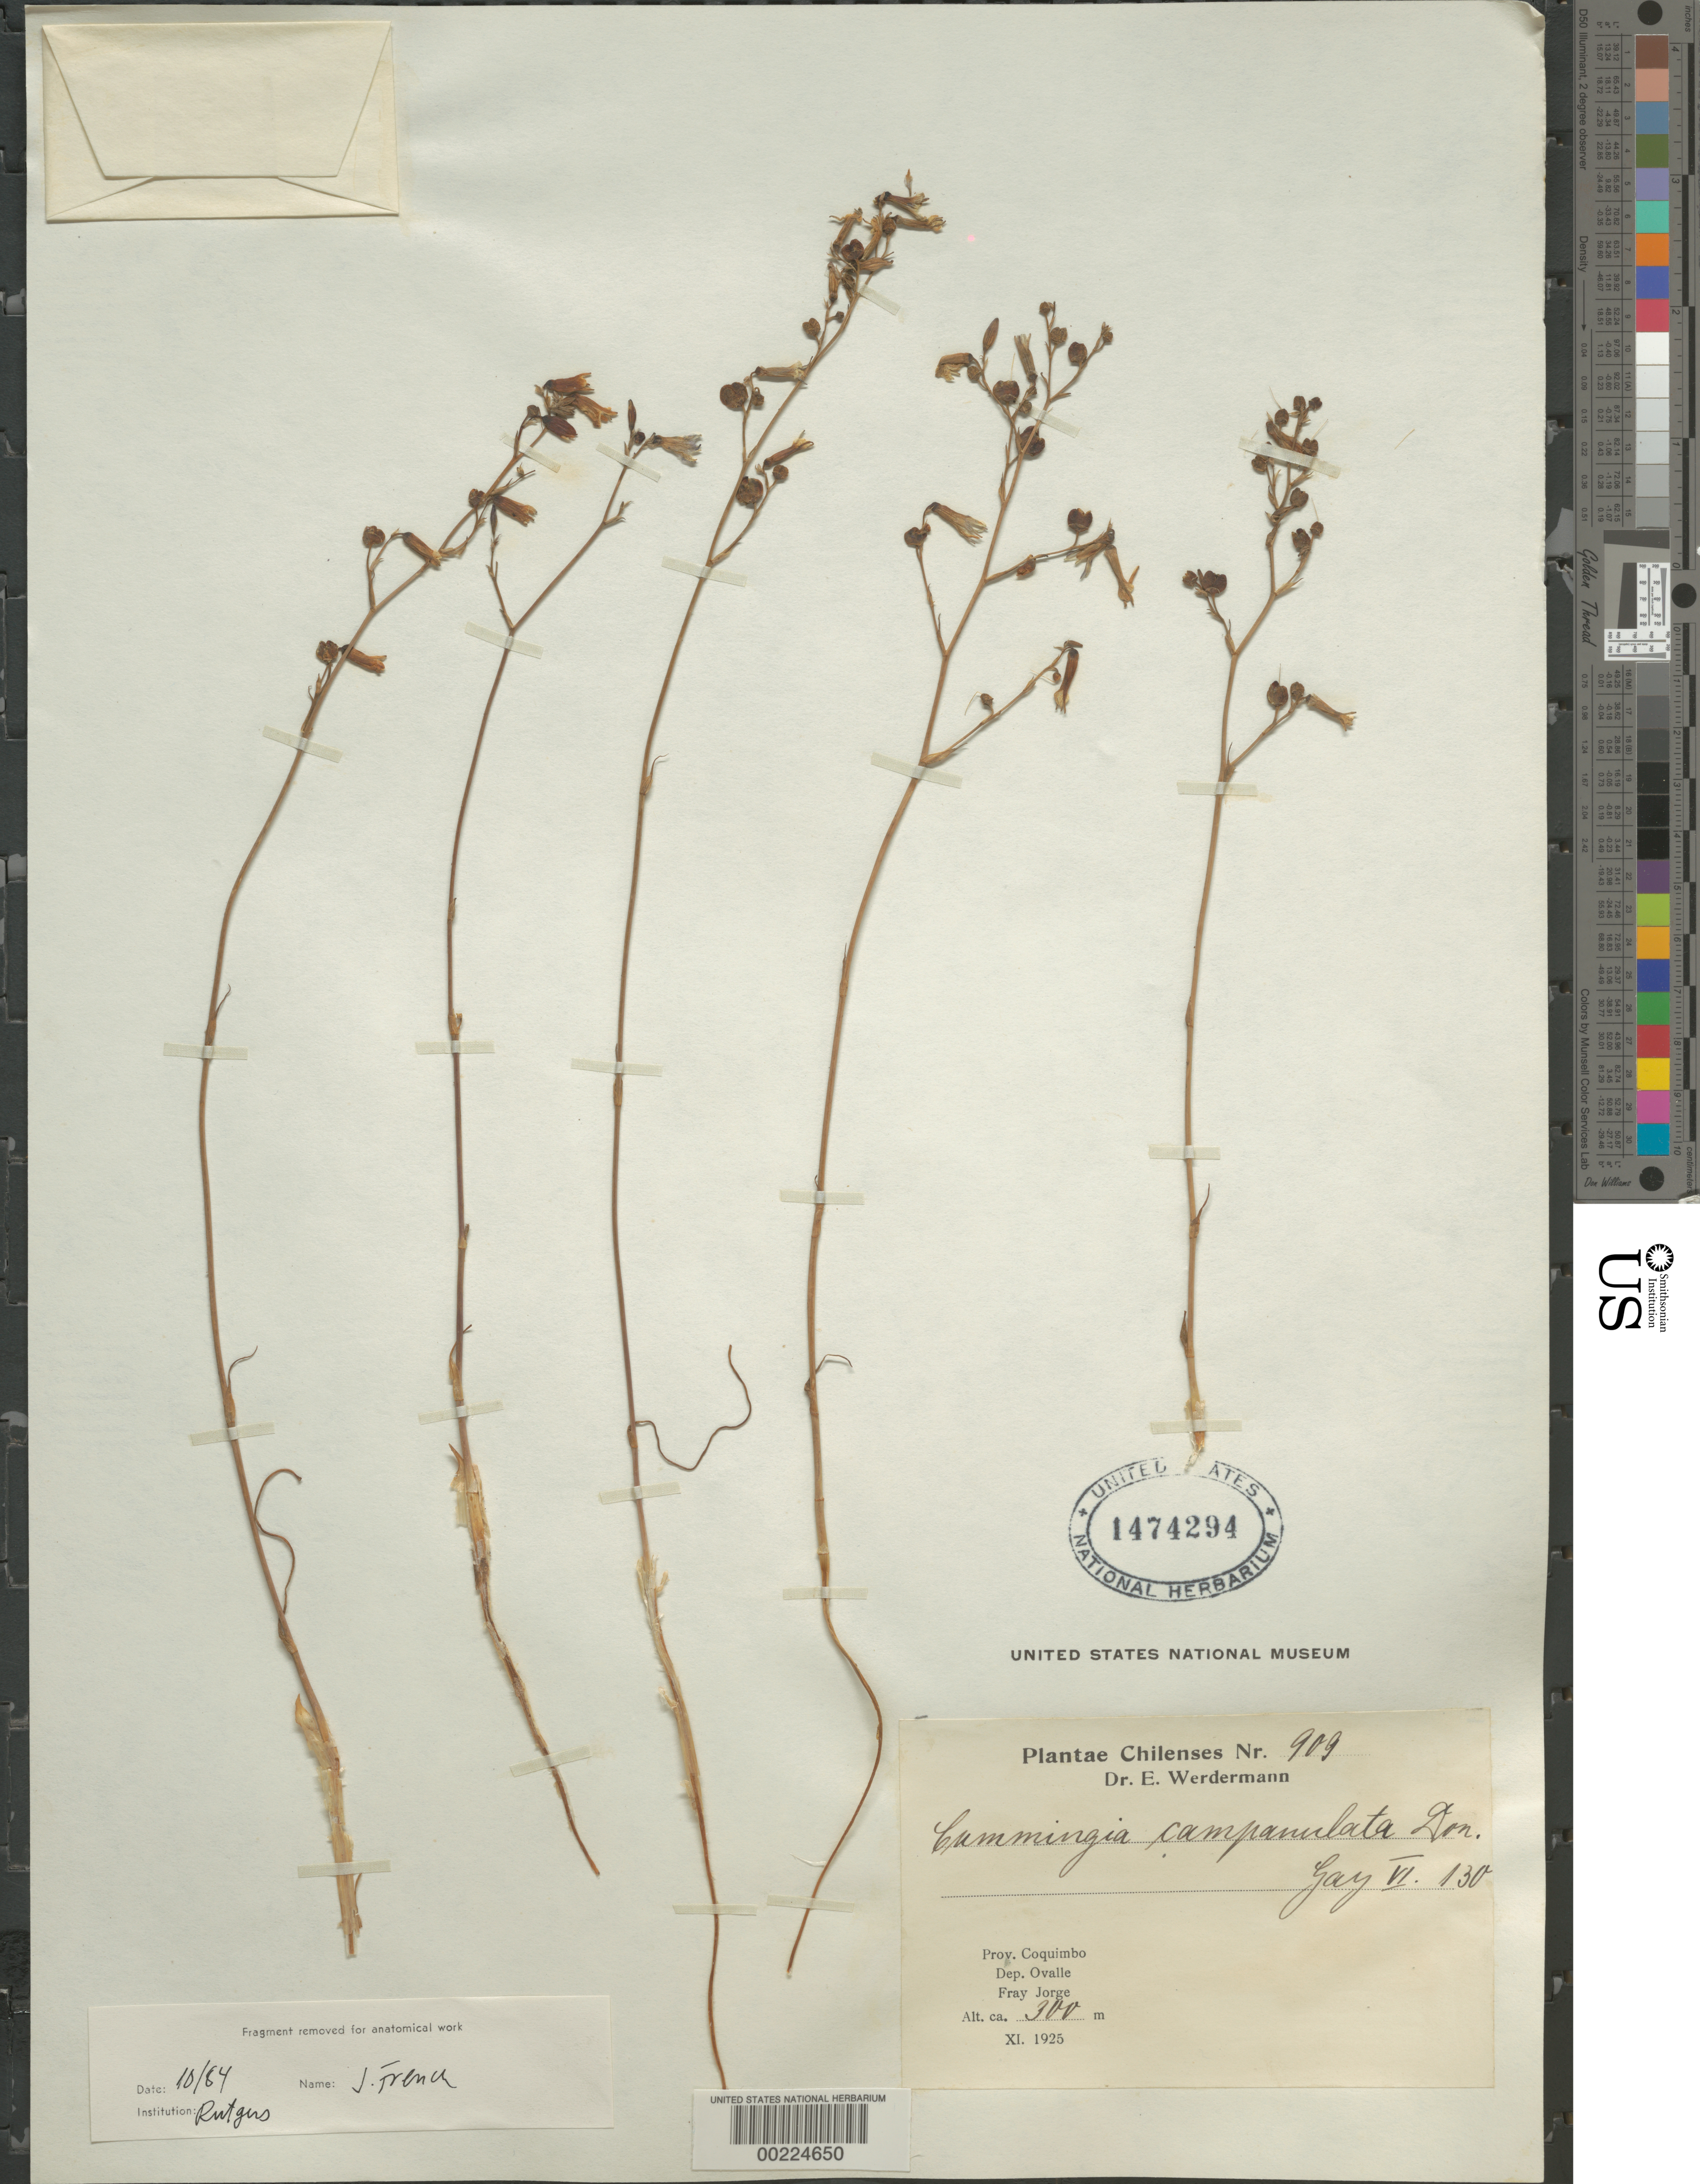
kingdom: Plantae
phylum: Tracheophyta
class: Liliopsida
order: Asparagales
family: Tecophilaeaceae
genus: Conanthera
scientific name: Conanthera campanulata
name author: Lindl.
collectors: E. Werdermann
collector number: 909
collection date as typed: Nov 1925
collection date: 1925-11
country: Chile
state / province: Coquimbo (IV)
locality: Ovalle dept., fray jorge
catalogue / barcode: US 1474294